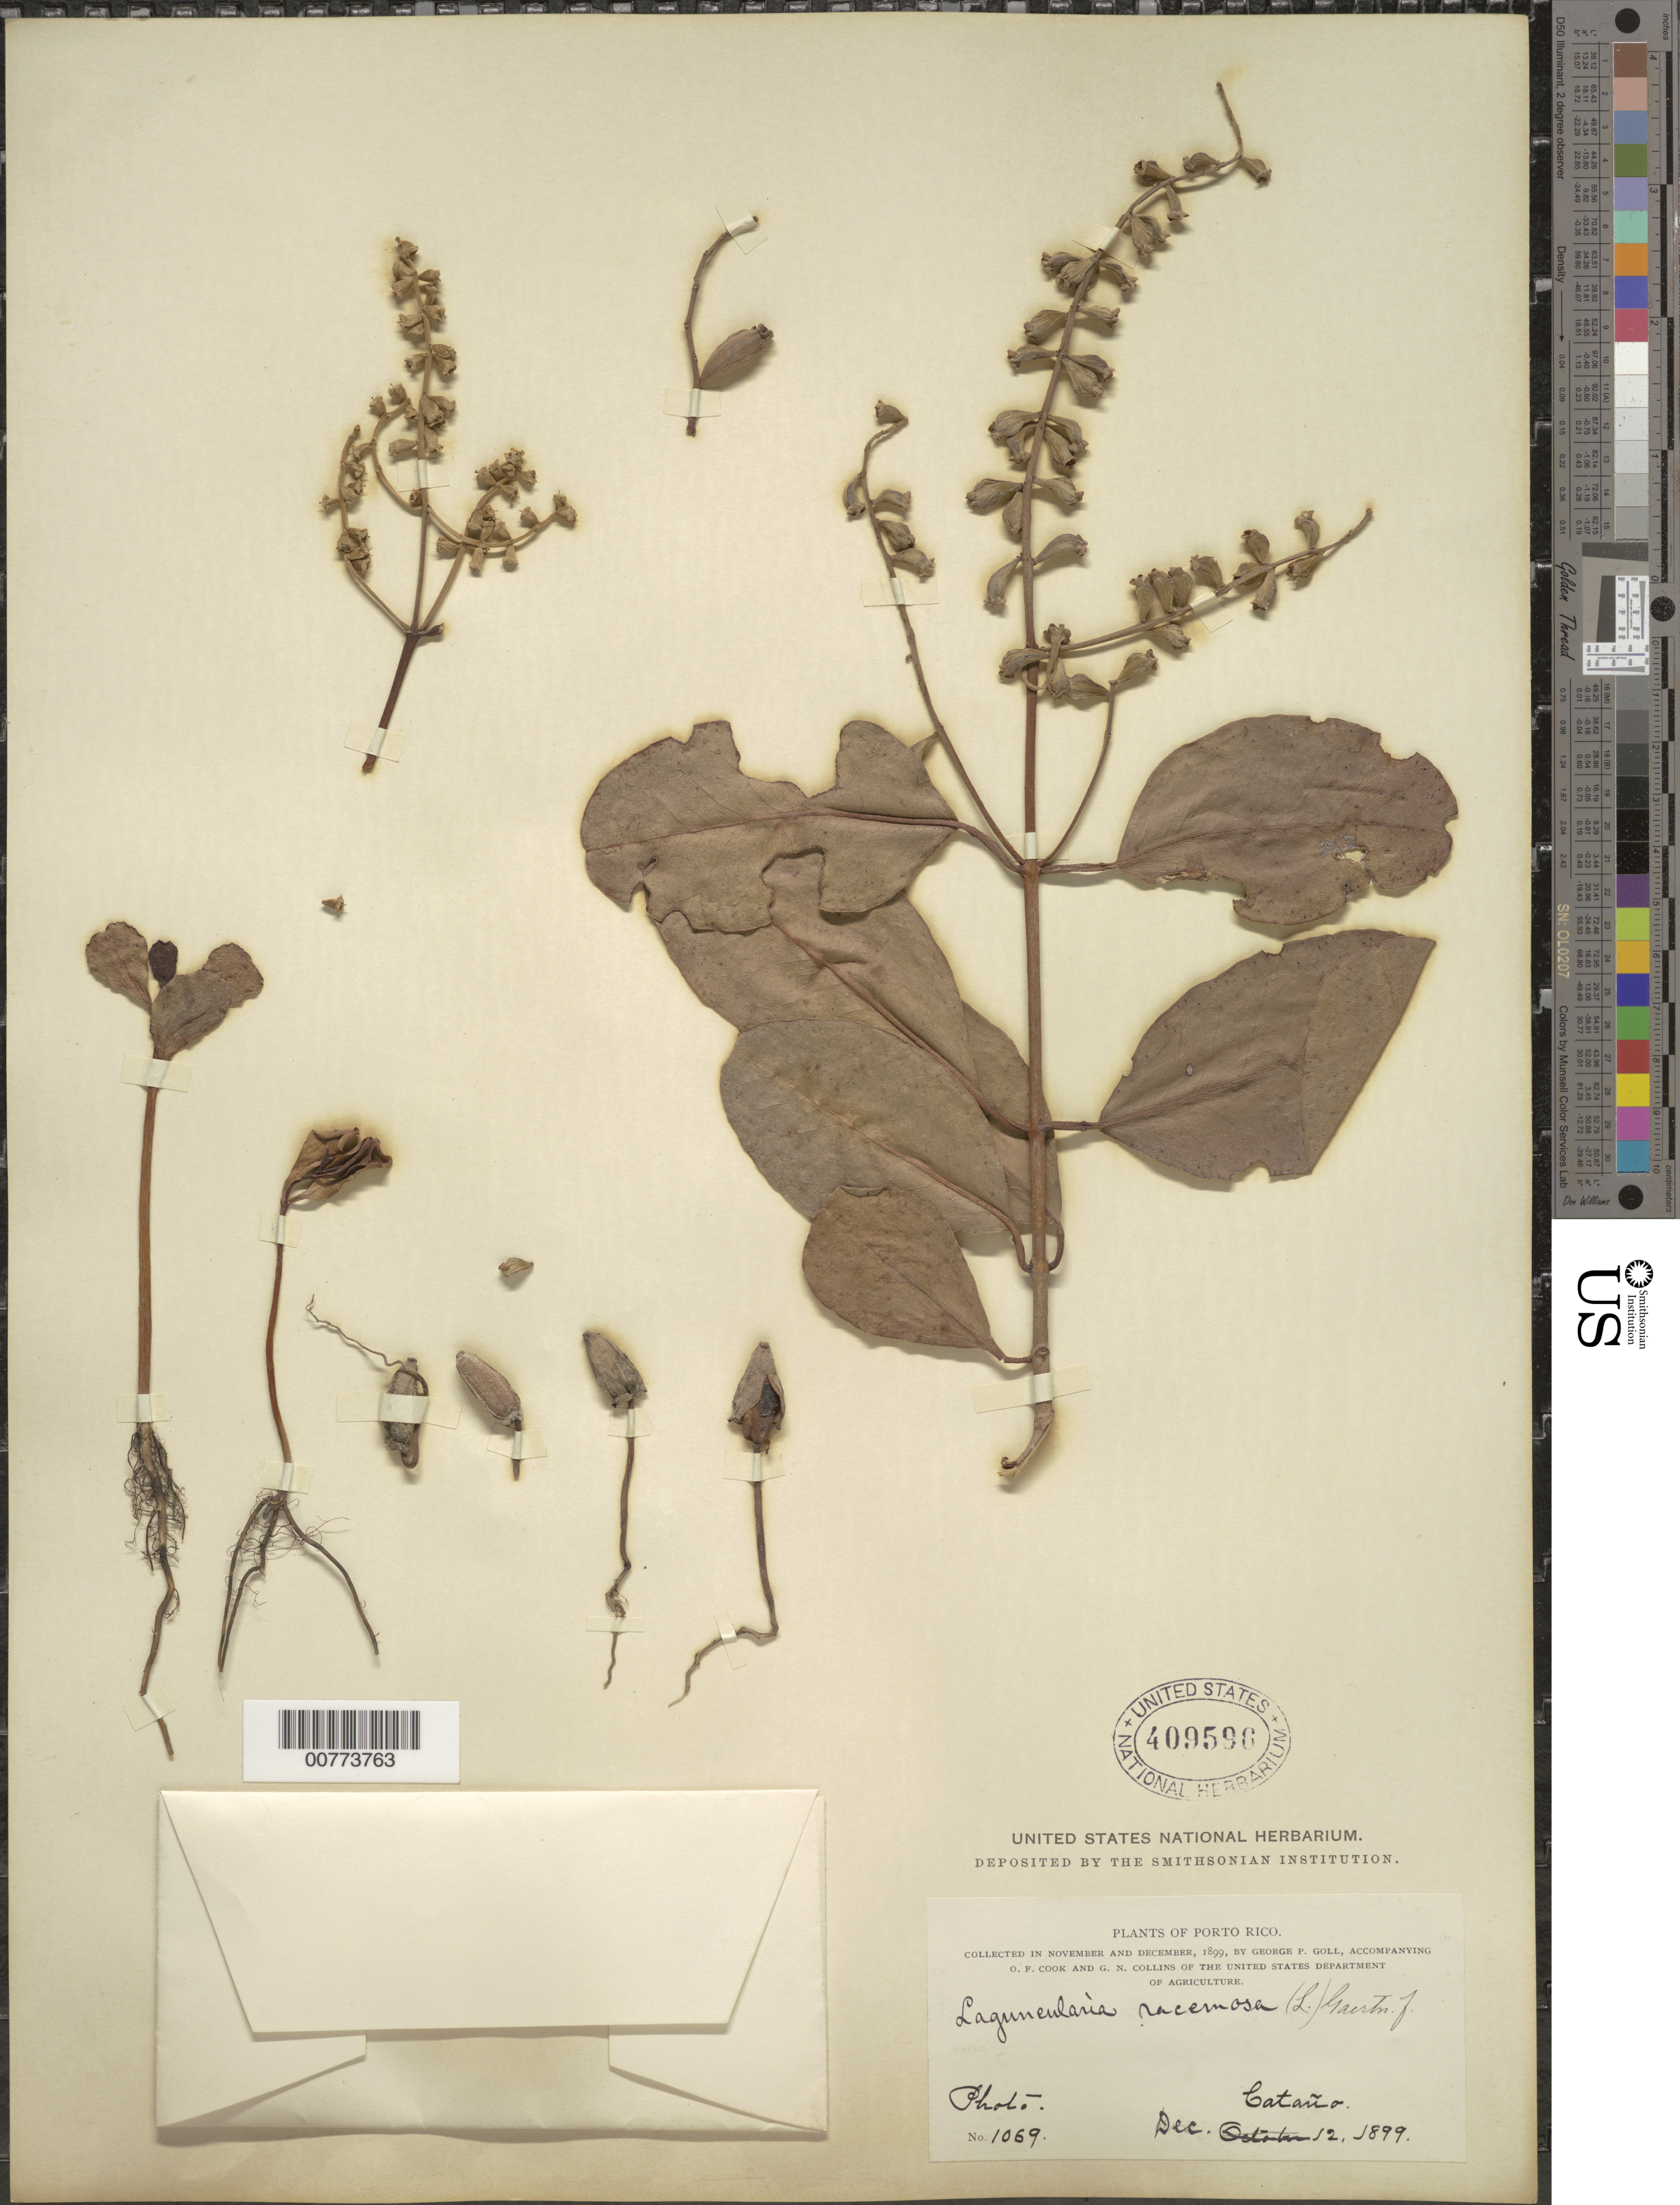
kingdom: Plantae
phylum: Tracheophyta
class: Magnoliopsida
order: Myrtales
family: Combretaceae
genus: Laguncularia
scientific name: Laguncularia racemosa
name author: (L.) C.F. Gaertn.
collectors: G. Goll, O. F. Cook & G. N. Collins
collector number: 1069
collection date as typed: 12 Dec 1899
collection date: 1899-12-12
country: Puerto Rico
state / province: Cataño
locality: Cataño.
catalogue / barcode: US 409596